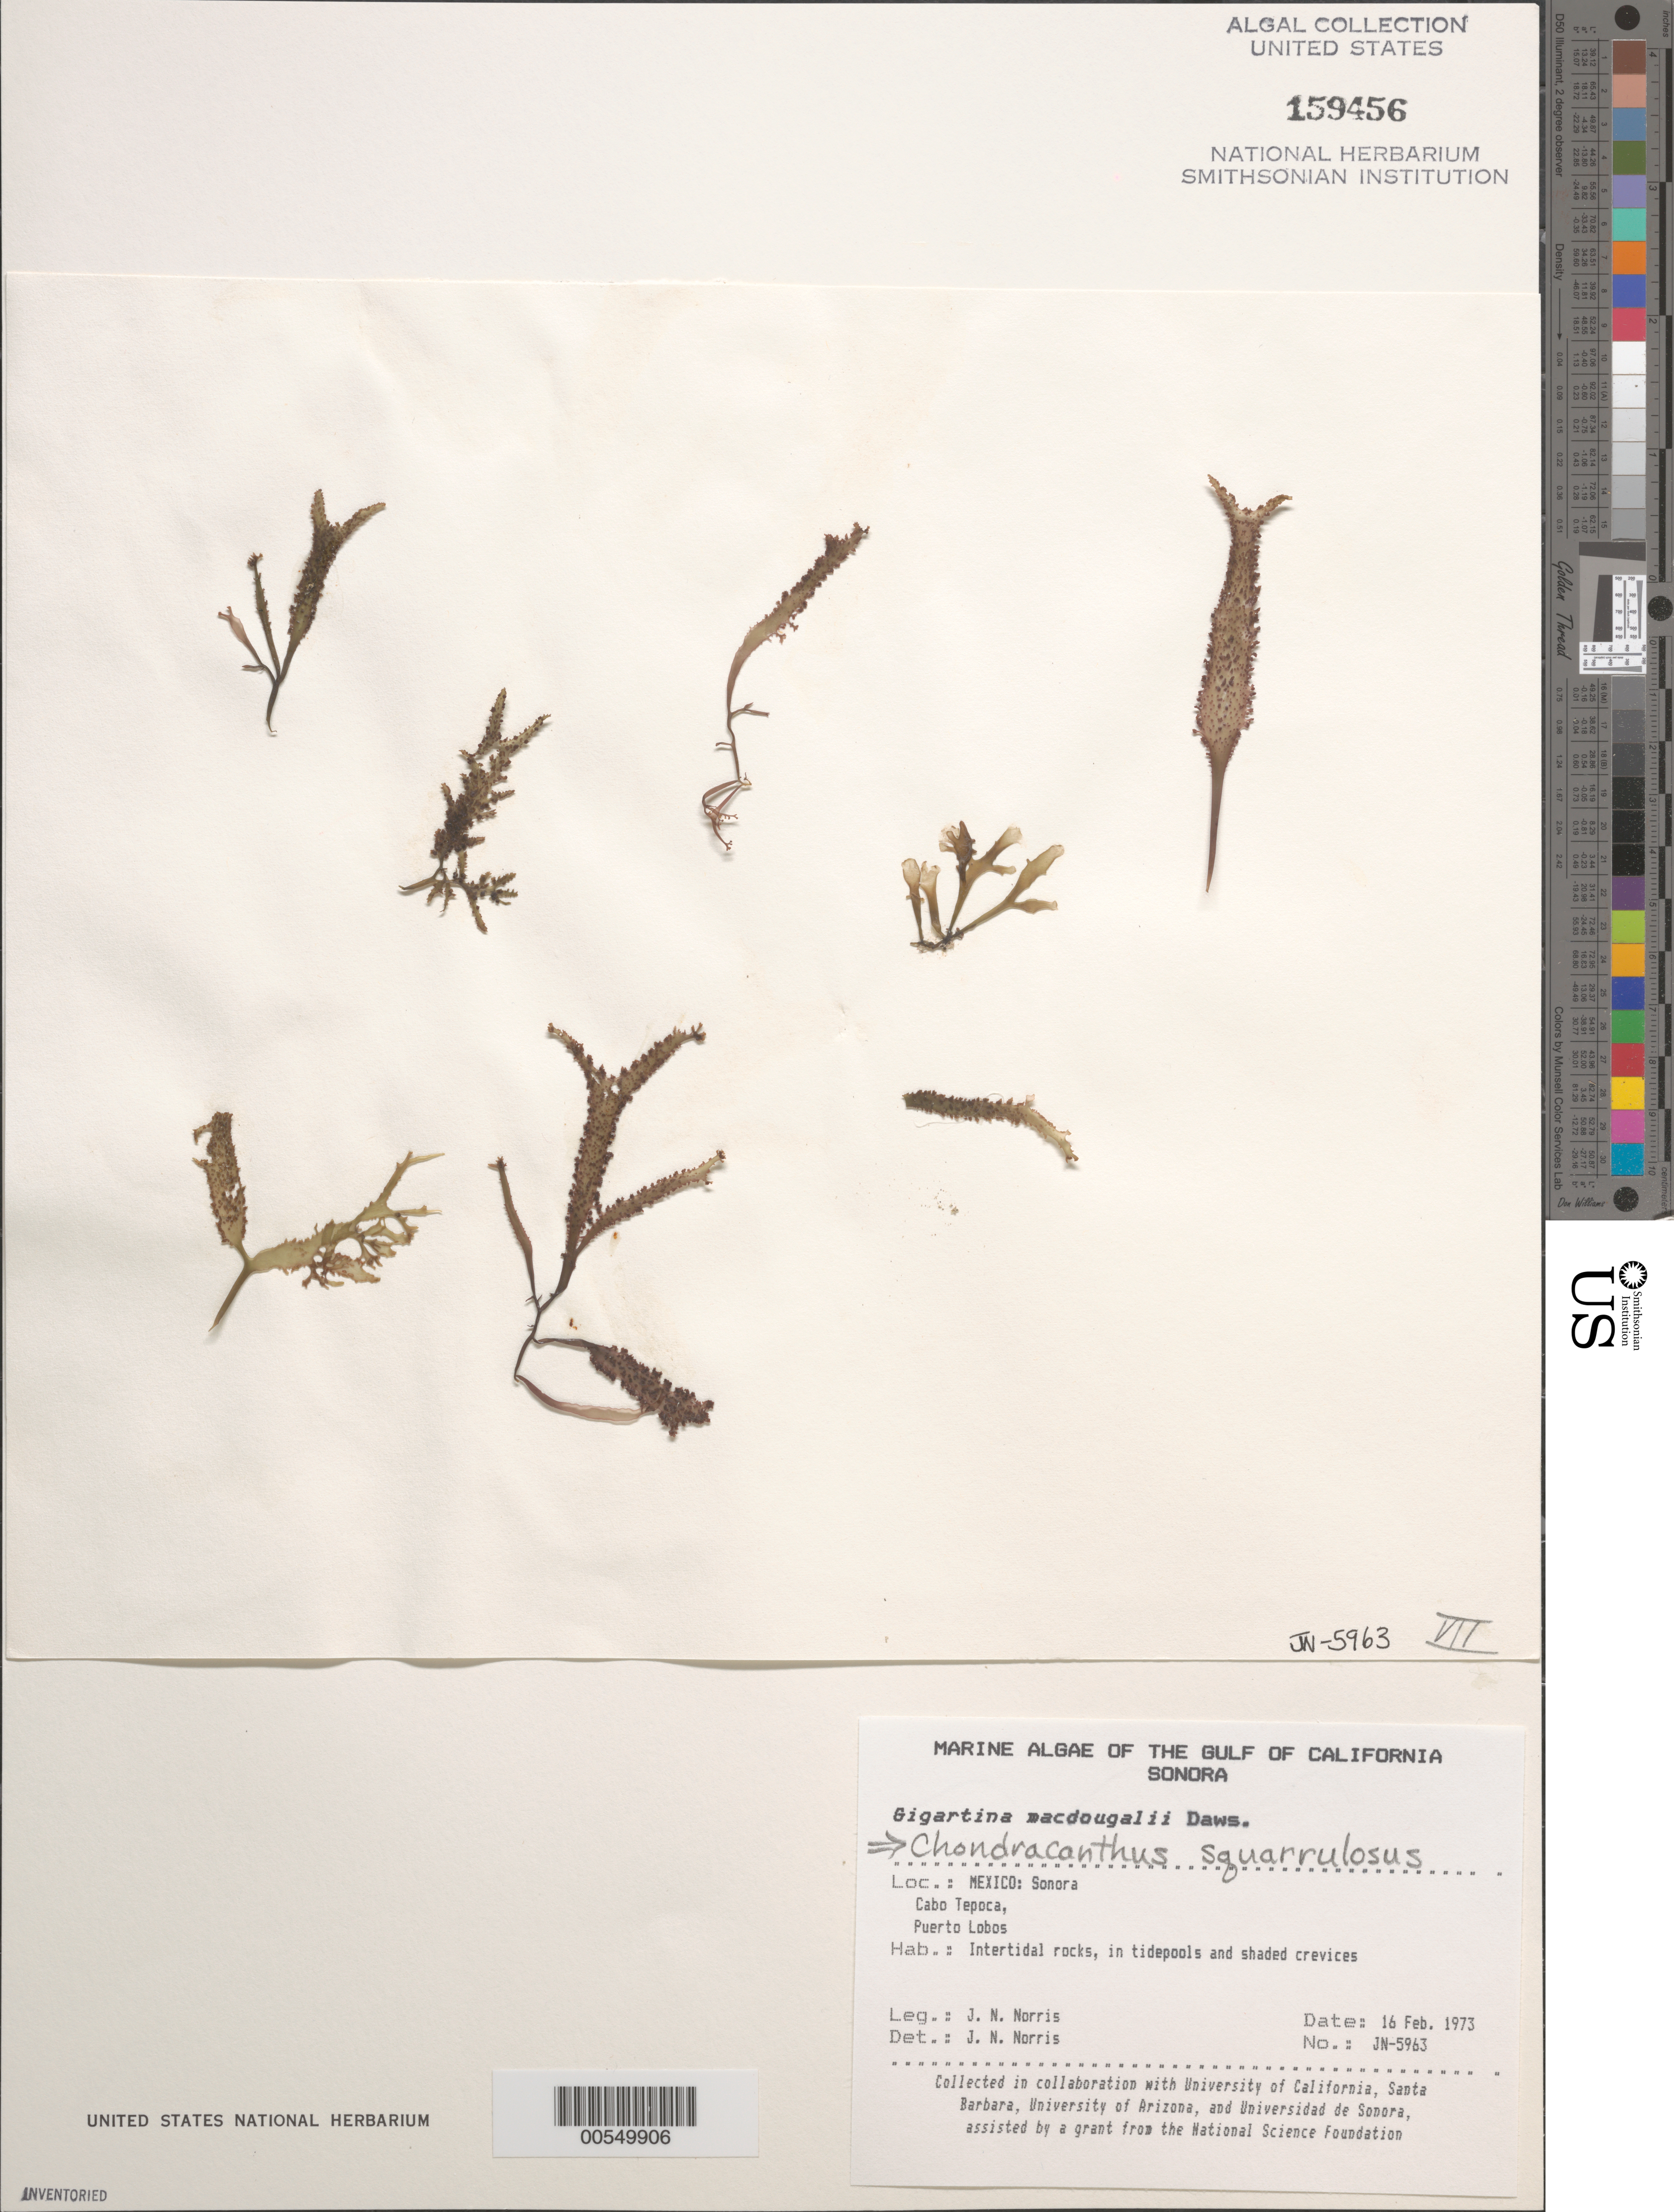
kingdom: Plantae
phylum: Rhodophyta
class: Florideophyceae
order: Gigartinales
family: Gigartinaceae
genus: Chondracanthus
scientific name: Chondracanthus squarrulosus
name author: (Setch. & N.L. Gardner) J.R. Hughey et al.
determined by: Norris, James N.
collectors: J. N. Norris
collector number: JN-5963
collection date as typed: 16 Feb 1973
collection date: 1973-02-16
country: Mexico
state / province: Sonora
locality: Cabo Tepoca, Puerto de Lobos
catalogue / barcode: US 159456